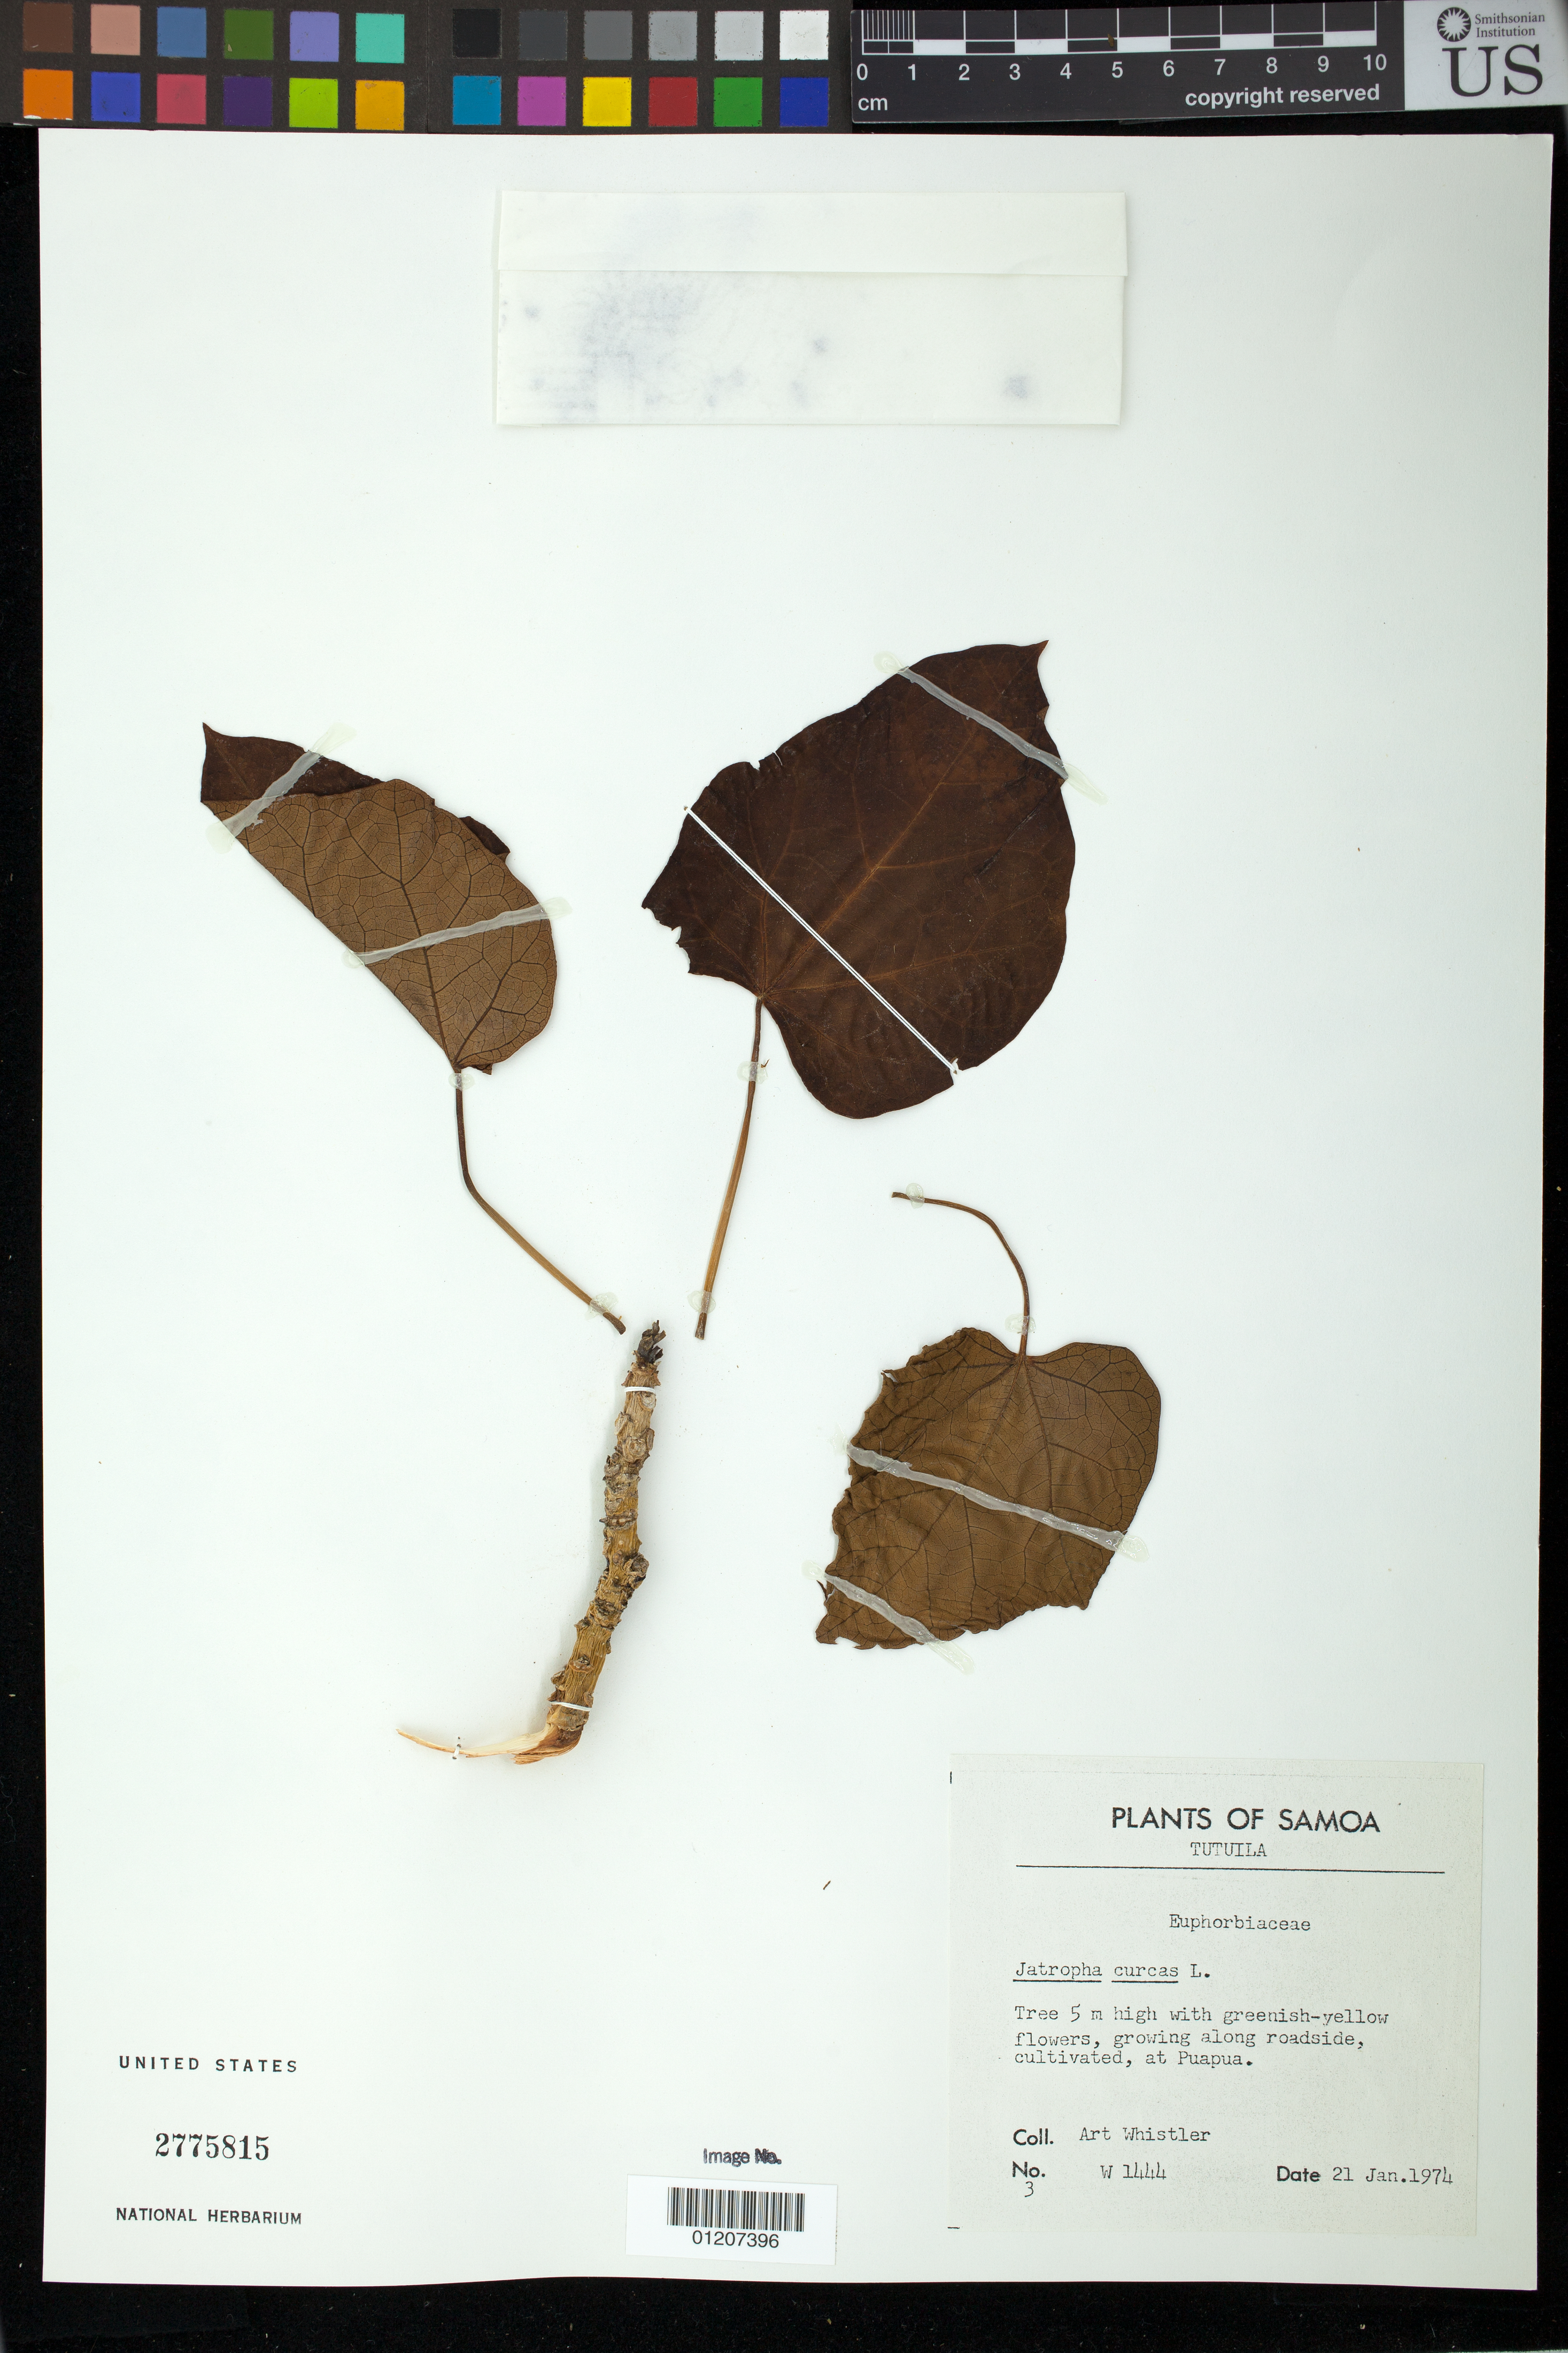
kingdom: Plantae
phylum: Tracheophyta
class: Magnoliopsida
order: Malpighiales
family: Euphorbiaceae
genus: Jatropha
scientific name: Jatropha curcas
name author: L.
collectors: A. Whistler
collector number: W 1444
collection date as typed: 21 Jan 1974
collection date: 1974-01-21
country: American Samoa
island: Tutua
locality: Growing by the roadside near Puapua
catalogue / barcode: US 2775815